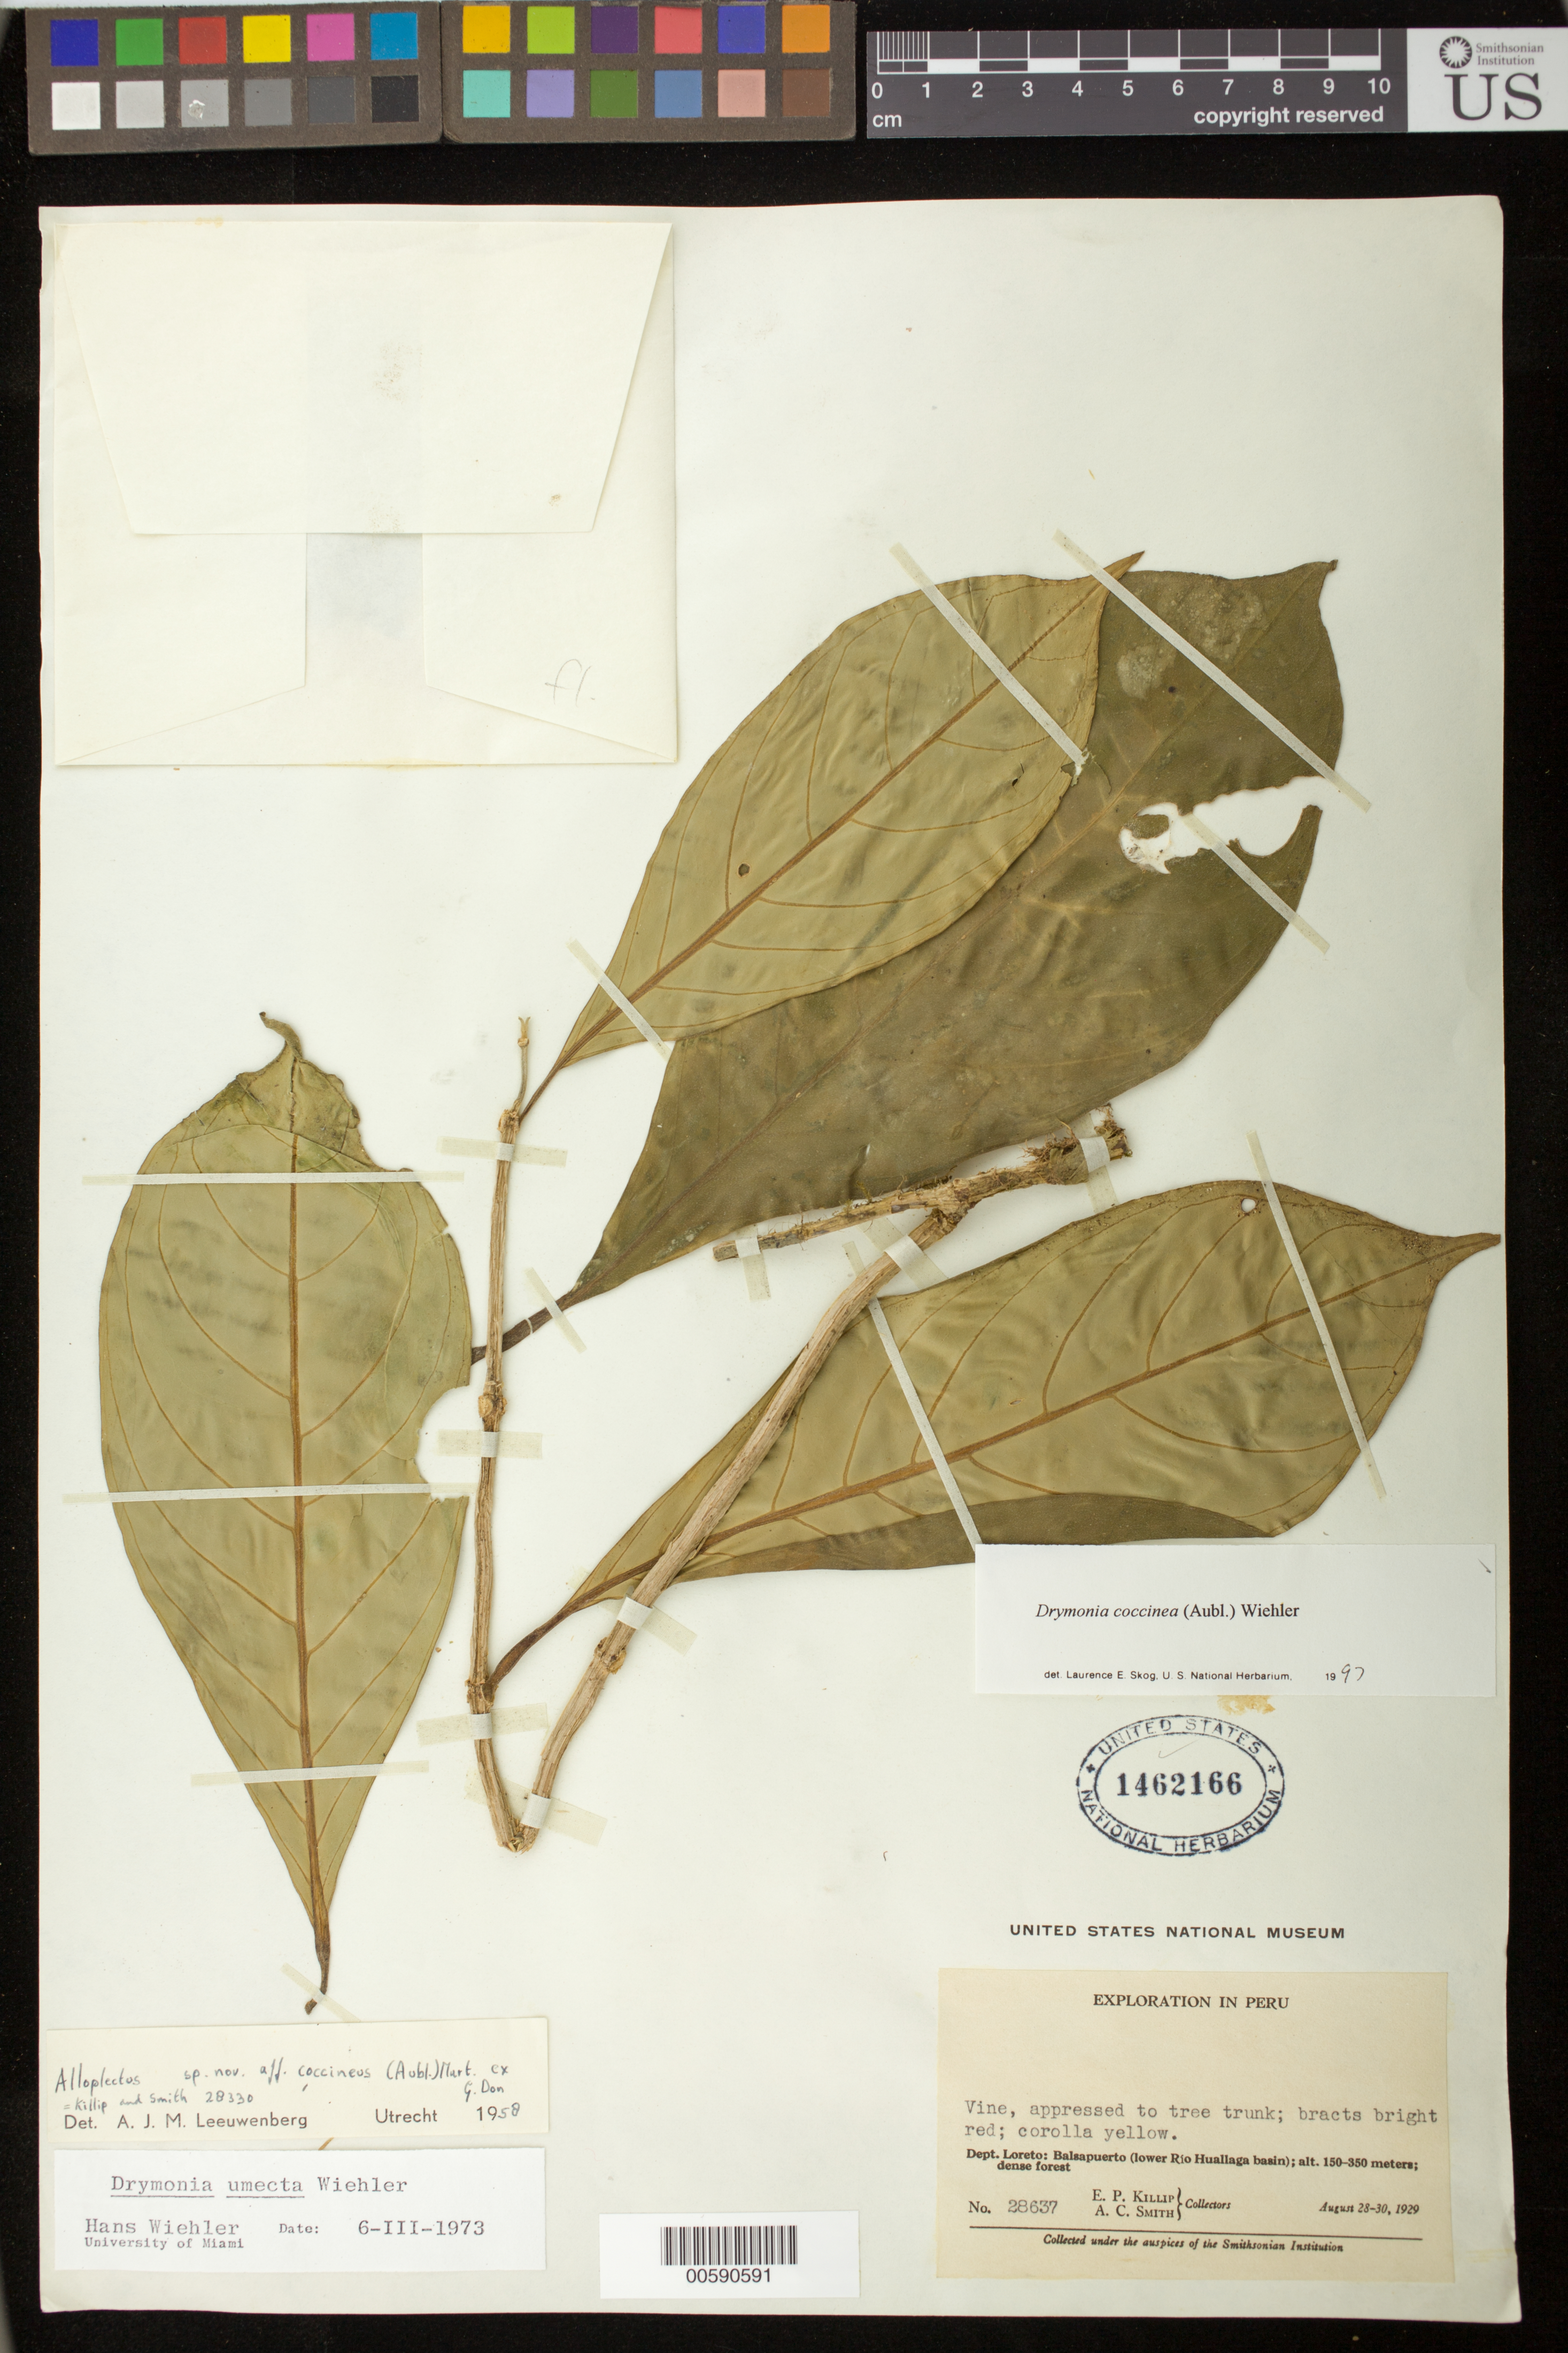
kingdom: Plantae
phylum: Tracheophyta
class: Magnoliopsida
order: Lamiales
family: Gesneriaceae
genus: Drymonia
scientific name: Drymonia coccinea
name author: (Aubl.) Wiehler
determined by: Skog, Laurence E.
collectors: E. P. Killip & A. C. Smith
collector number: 28637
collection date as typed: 28-30 Aug 1929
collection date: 1929-08-28/1929-08-30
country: Peru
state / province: Loreto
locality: Balsapuerto (lower Rio Huallaga basin)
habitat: Dense forest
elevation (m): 150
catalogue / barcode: US 1462166